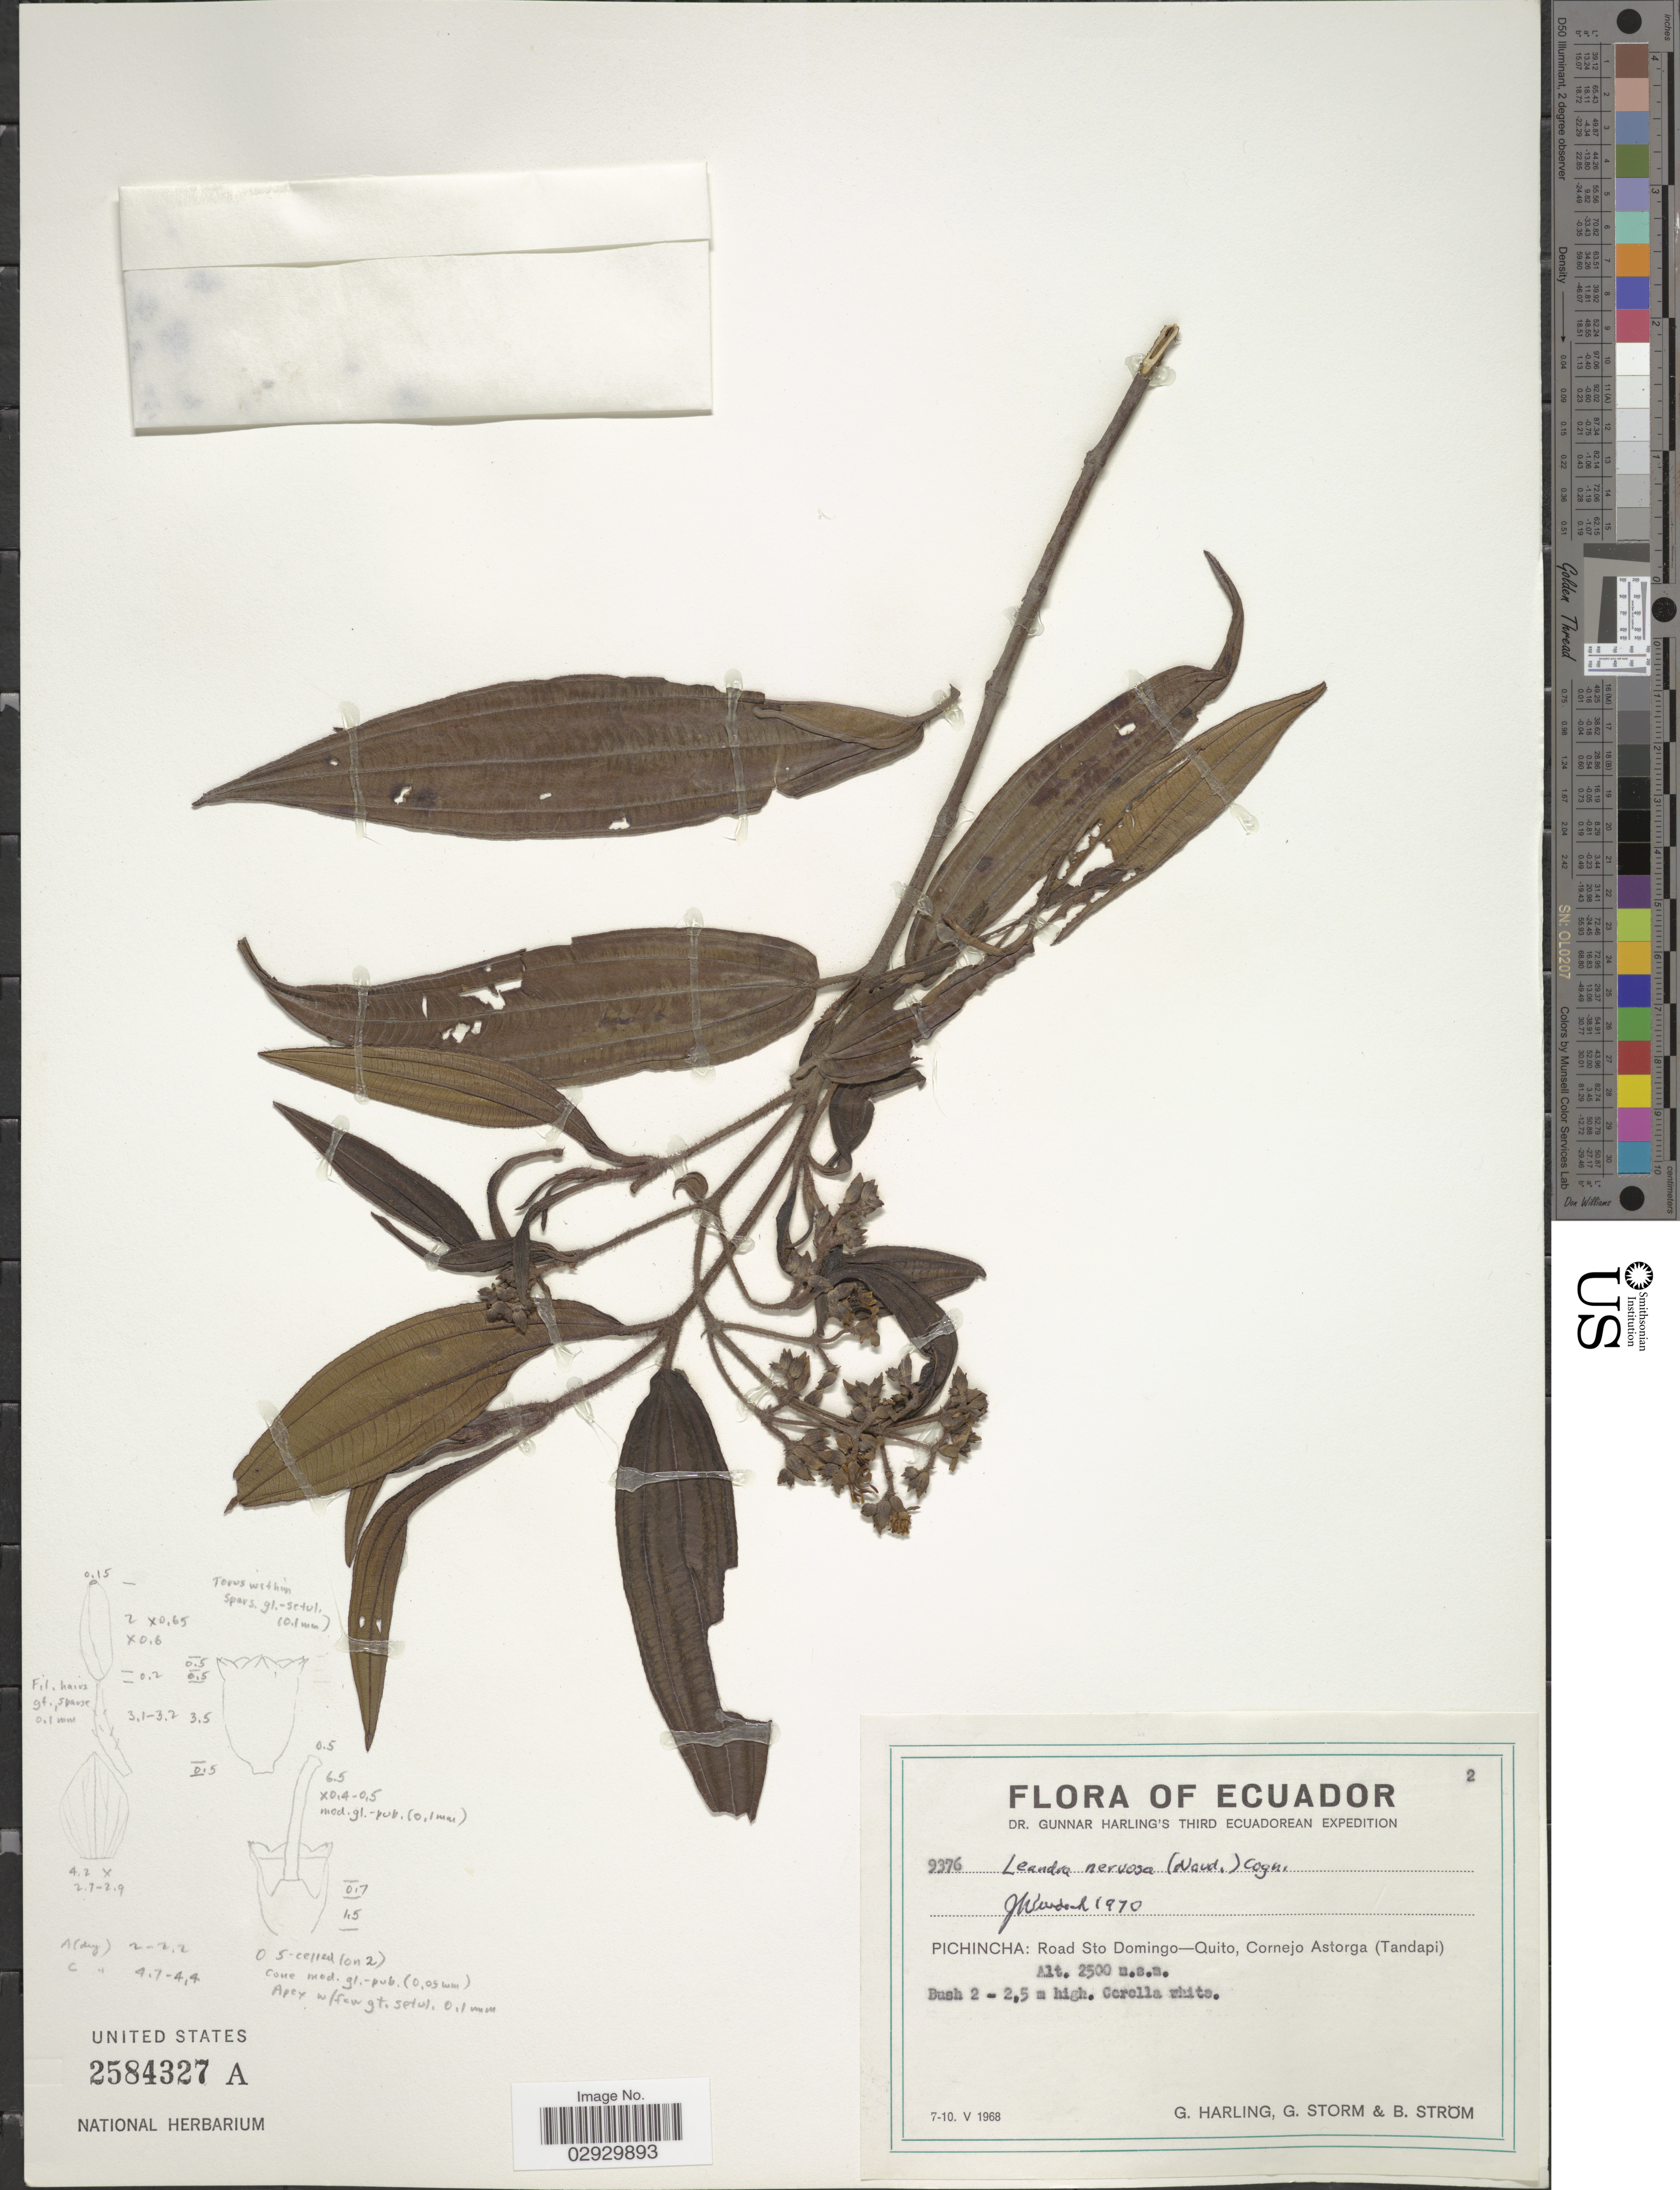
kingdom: Plantae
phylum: Tracheophyta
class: Magnoliopsida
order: Myrtales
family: Melastomataceae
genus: Leandra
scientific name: Leandra nervosa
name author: (Naudin) Cogn.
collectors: G. Harling, G. Storm & B. Ström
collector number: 9376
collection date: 1968-05-07/1968-05-10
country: Ecuador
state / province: Pichincha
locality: Road to Sto Domingo - Quito, Cornejo Astorga (Tandapi).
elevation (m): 2500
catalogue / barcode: US 2584327A